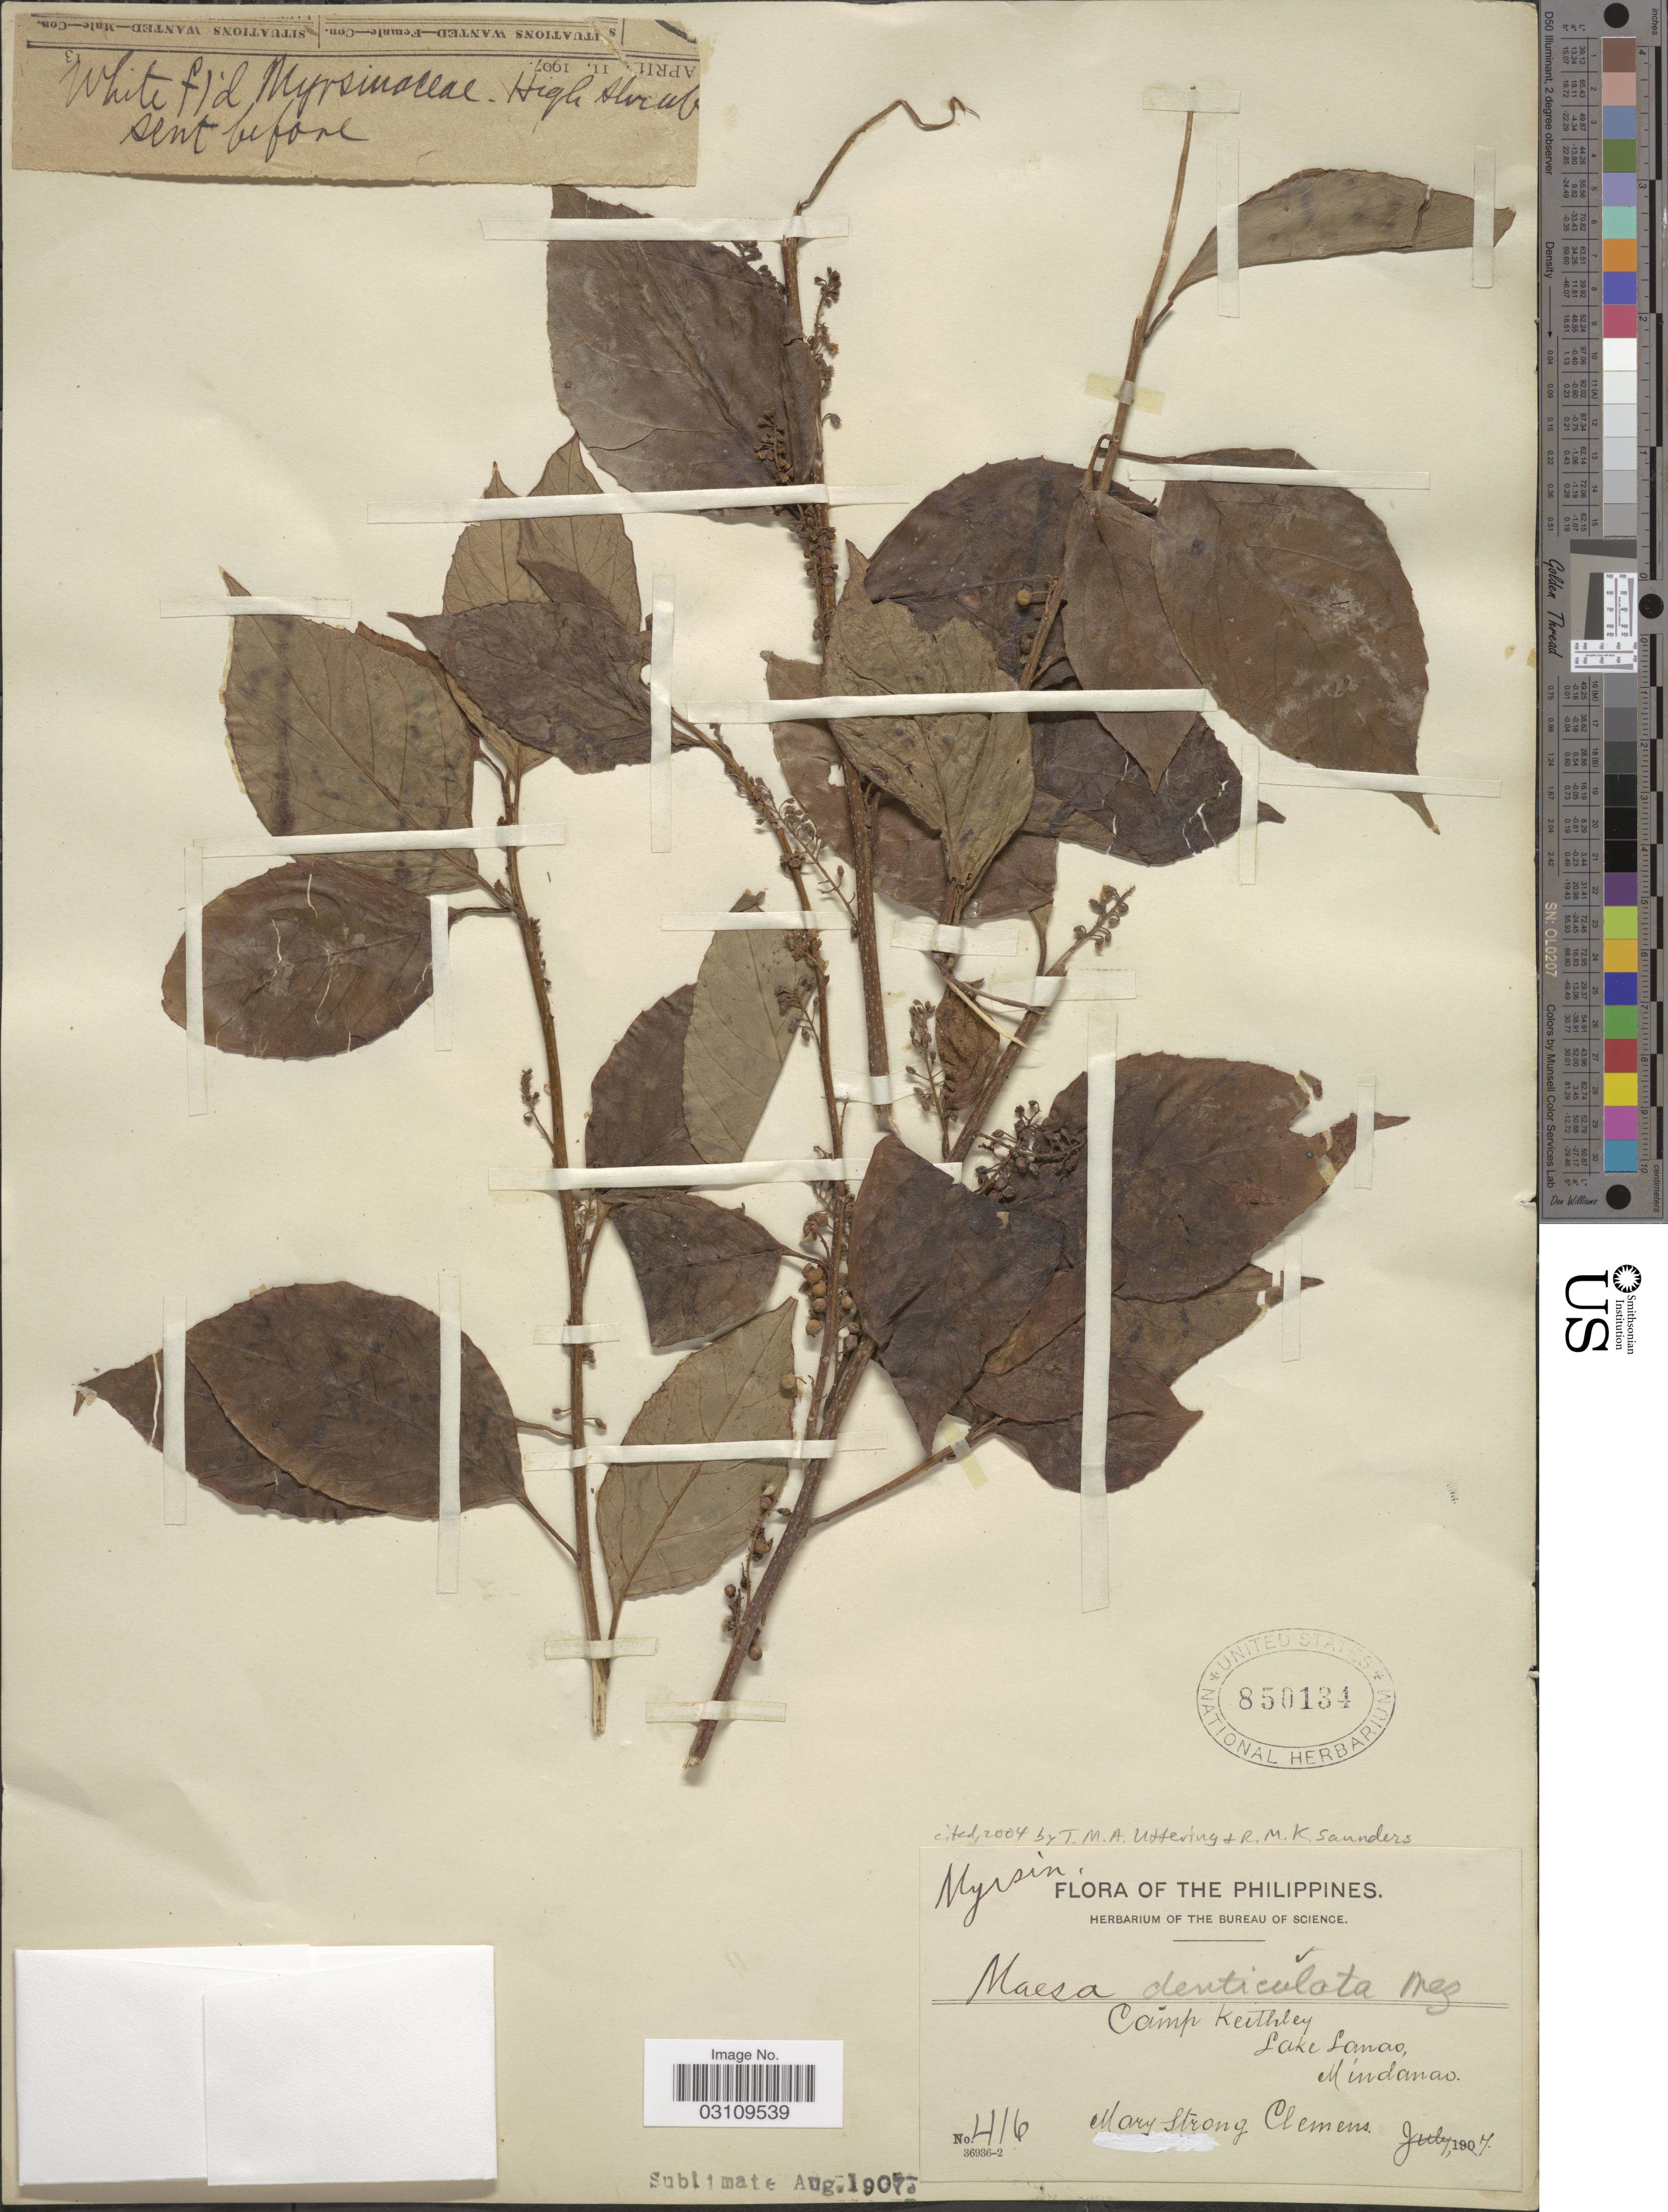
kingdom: Plantae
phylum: Tracheophyta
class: Magnoliopsida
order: Ericales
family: Primulaceae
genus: Maesa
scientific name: Maesa denticulata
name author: Mez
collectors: M. S. Clemens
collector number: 416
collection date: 1907-07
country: Philippines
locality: Camp Keithley, Lake Lanao, Mindanao.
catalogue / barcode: US 850134